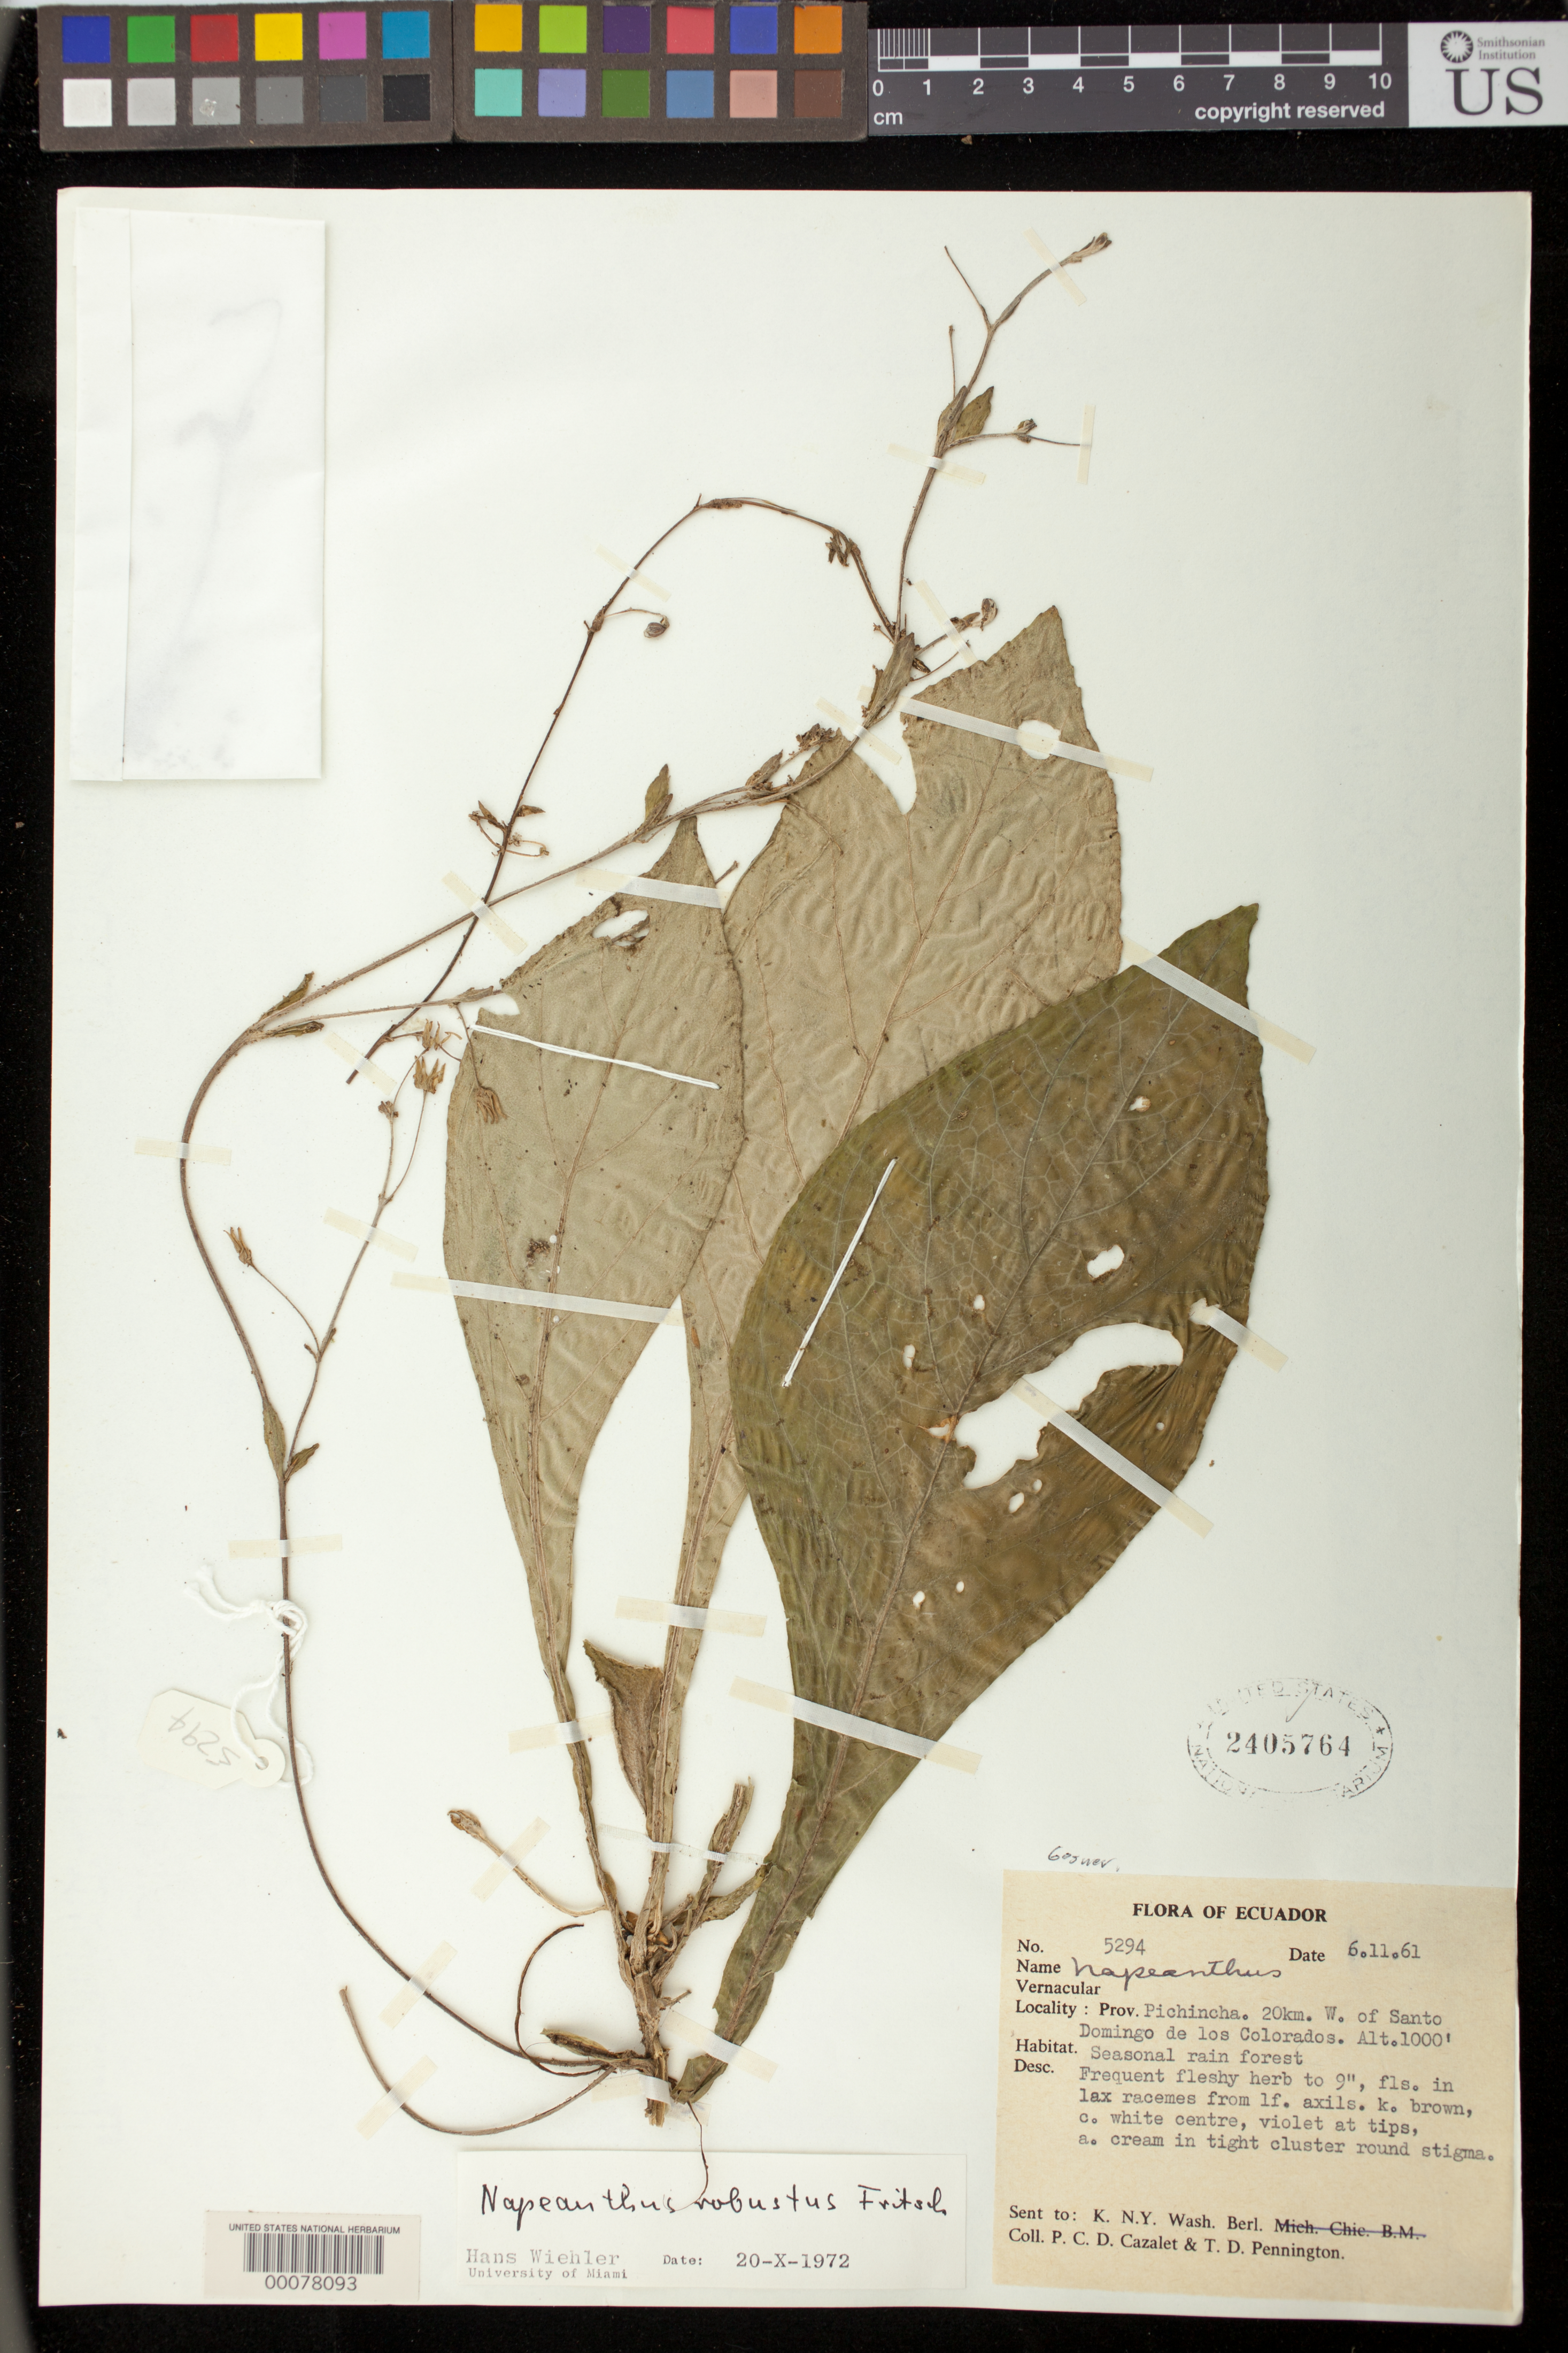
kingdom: Plantae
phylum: Tracheophyta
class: Magnoliopsida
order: Lamiales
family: Gesneriaceae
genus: Napeanthus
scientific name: Napeanthus robustus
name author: Fritsch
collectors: P. C. D. Cazalet & T. D. Pennington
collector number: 5294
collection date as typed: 06 Nov 1961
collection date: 1961-11-06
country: Ecuador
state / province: Pichincha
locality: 20 km W of Santo Domingo de los Colorados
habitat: Seasonal rain forest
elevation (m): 305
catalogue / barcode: US 2405764